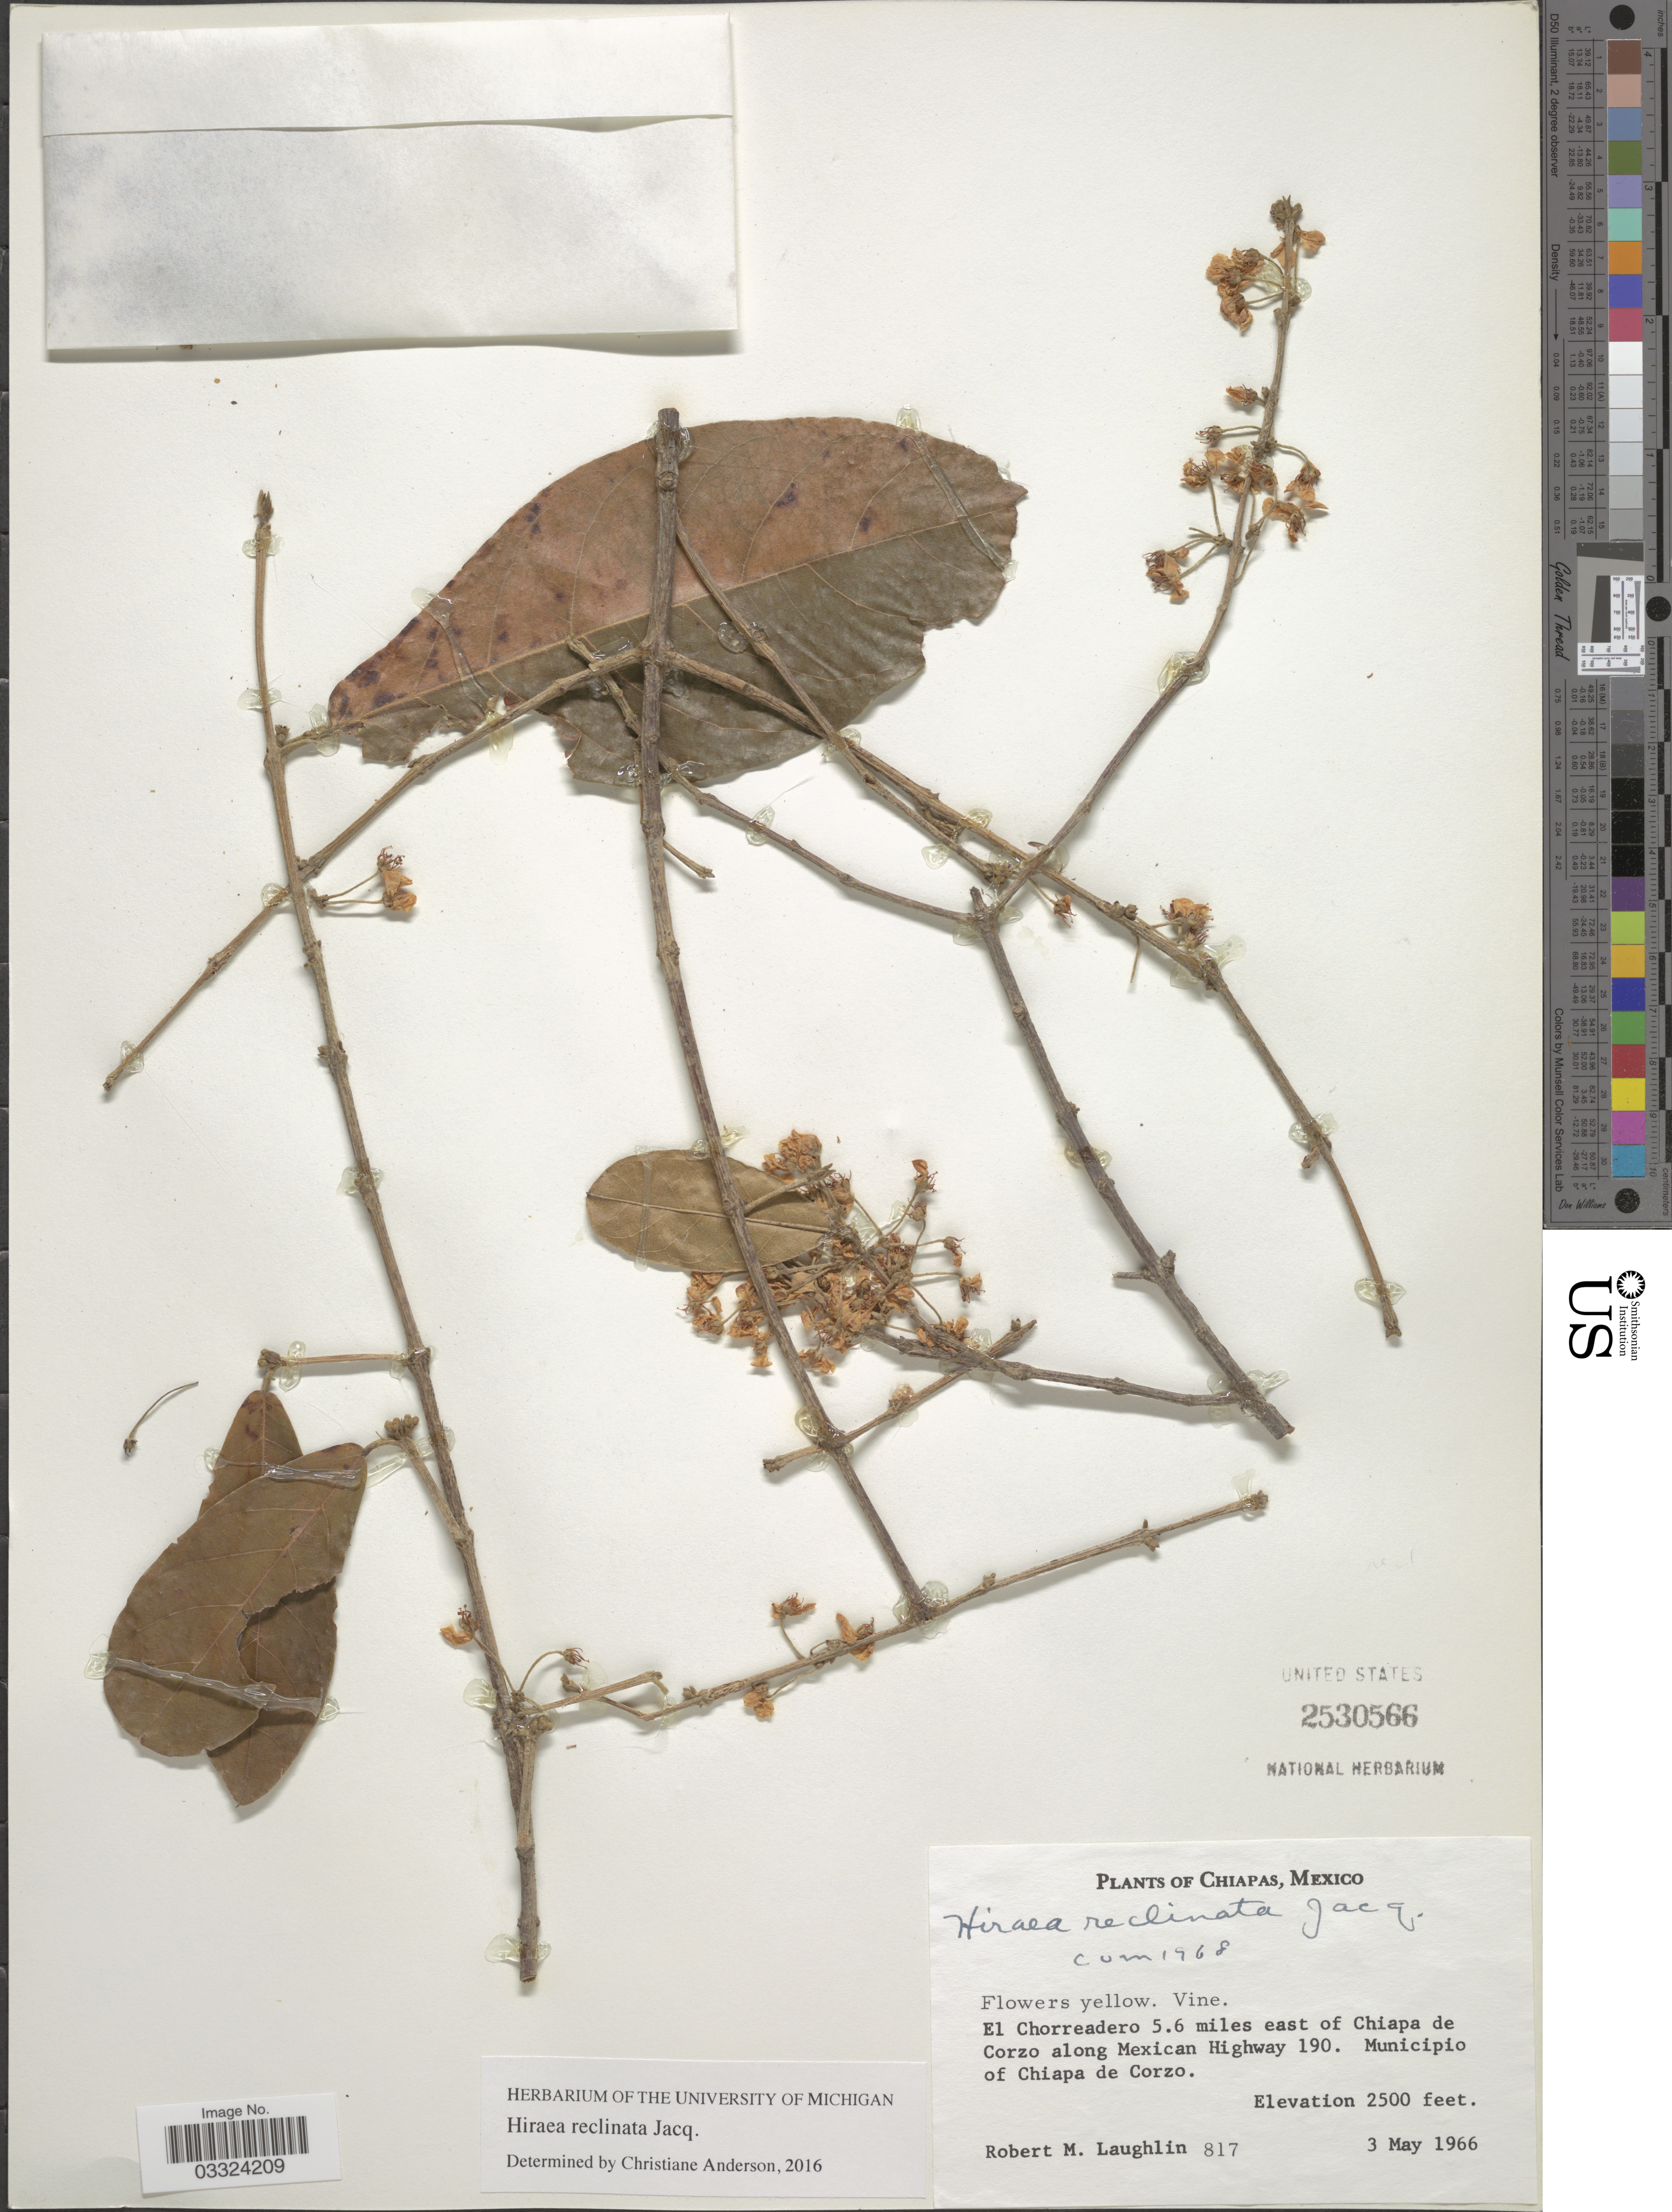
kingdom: Plantae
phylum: Tracheophyta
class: Magnoliopsida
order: Malpighiales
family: Malpighiaceae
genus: Hiraea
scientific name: Hiraea reclinata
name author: Jacq.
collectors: R. M. Laughlin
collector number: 817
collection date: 1966-05-03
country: Mexico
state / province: Chiapas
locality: El Chorreadero 5.6 miles east of Chiapa de Corzo along Mexican Highway 190. Municipio of Chiapa de Corzo.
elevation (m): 762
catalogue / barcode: US 2530566